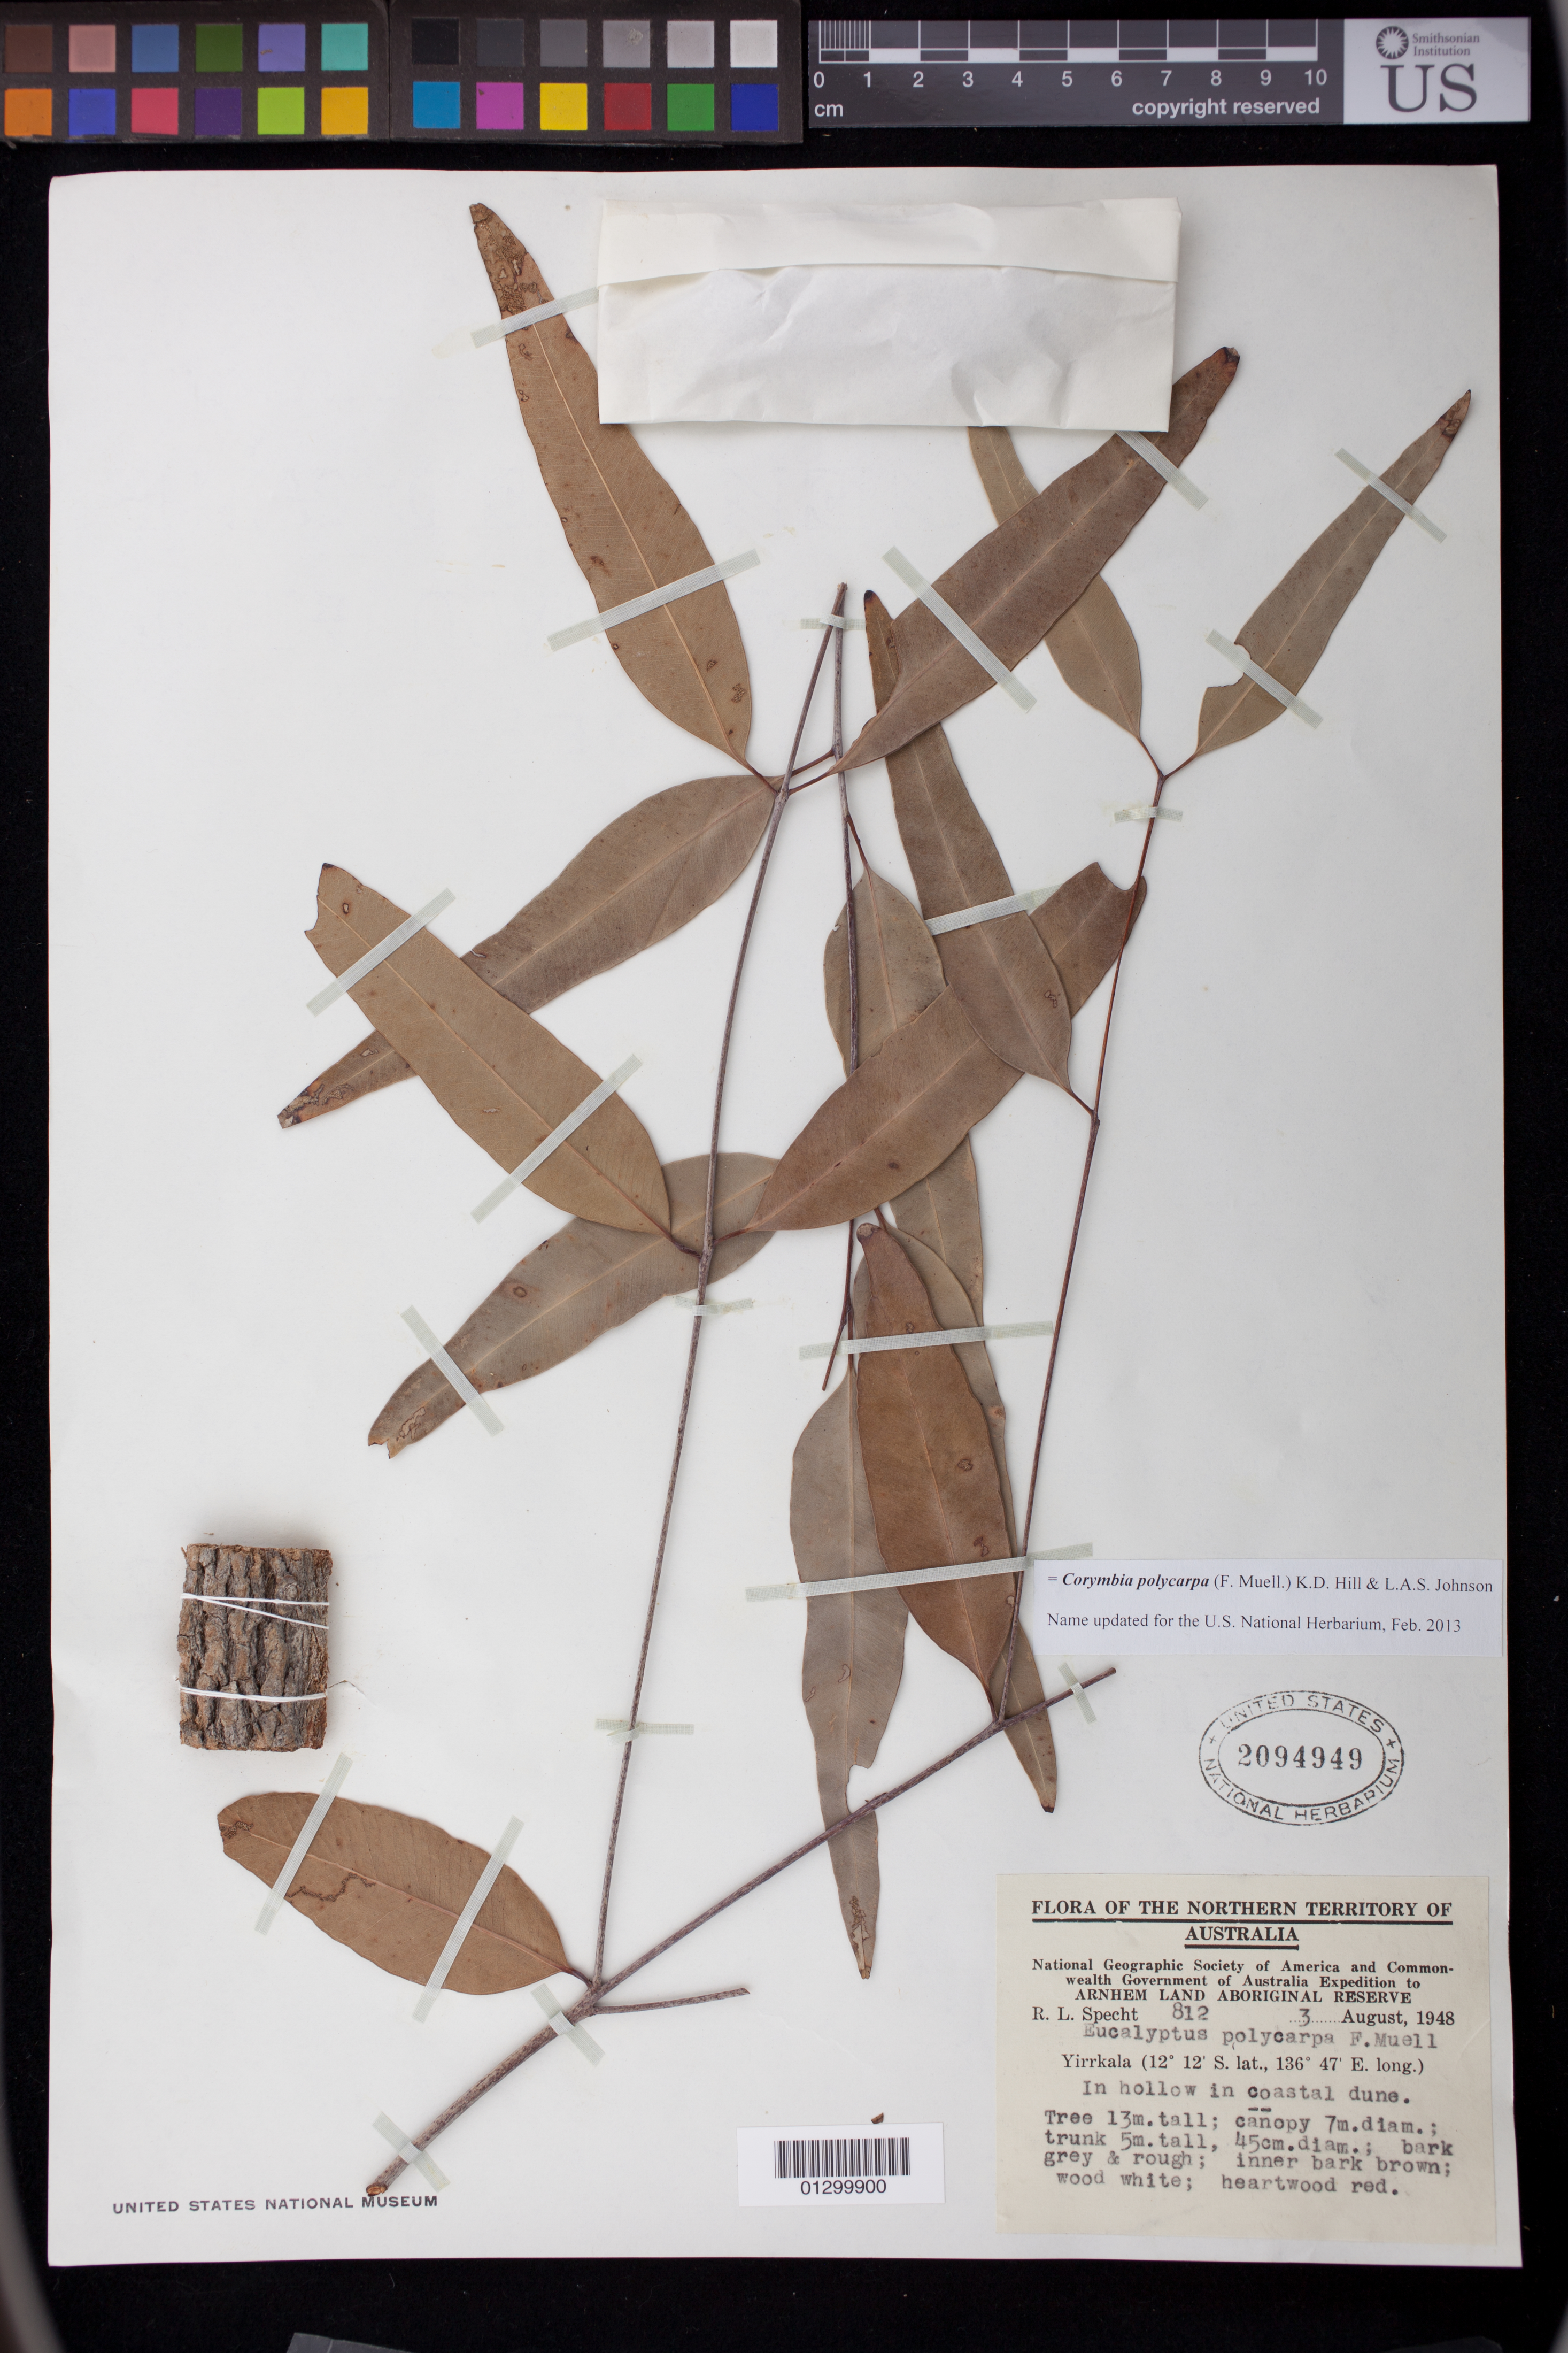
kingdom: Plantae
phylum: Tracheophyta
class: Magnoliopsida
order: Myrtales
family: Myrtaceae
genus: Corymbia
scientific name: Corymbia polycarpa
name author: (F. Muell.) K.D. Hill & L.A.S. Johnson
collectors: R. L. Specht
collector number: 812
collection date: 1948-08-03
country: Australia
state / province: Northern Territory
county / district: East Arnhem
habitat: In hollow coastal dune.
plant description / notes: Tree 13 m. tall; canopy 7 m. diam.; trunk 5 m. tall, 45 cm. diam.; bark grey and rough; inner bark brown; wood white; heartwood red.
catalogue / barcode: US 2094949